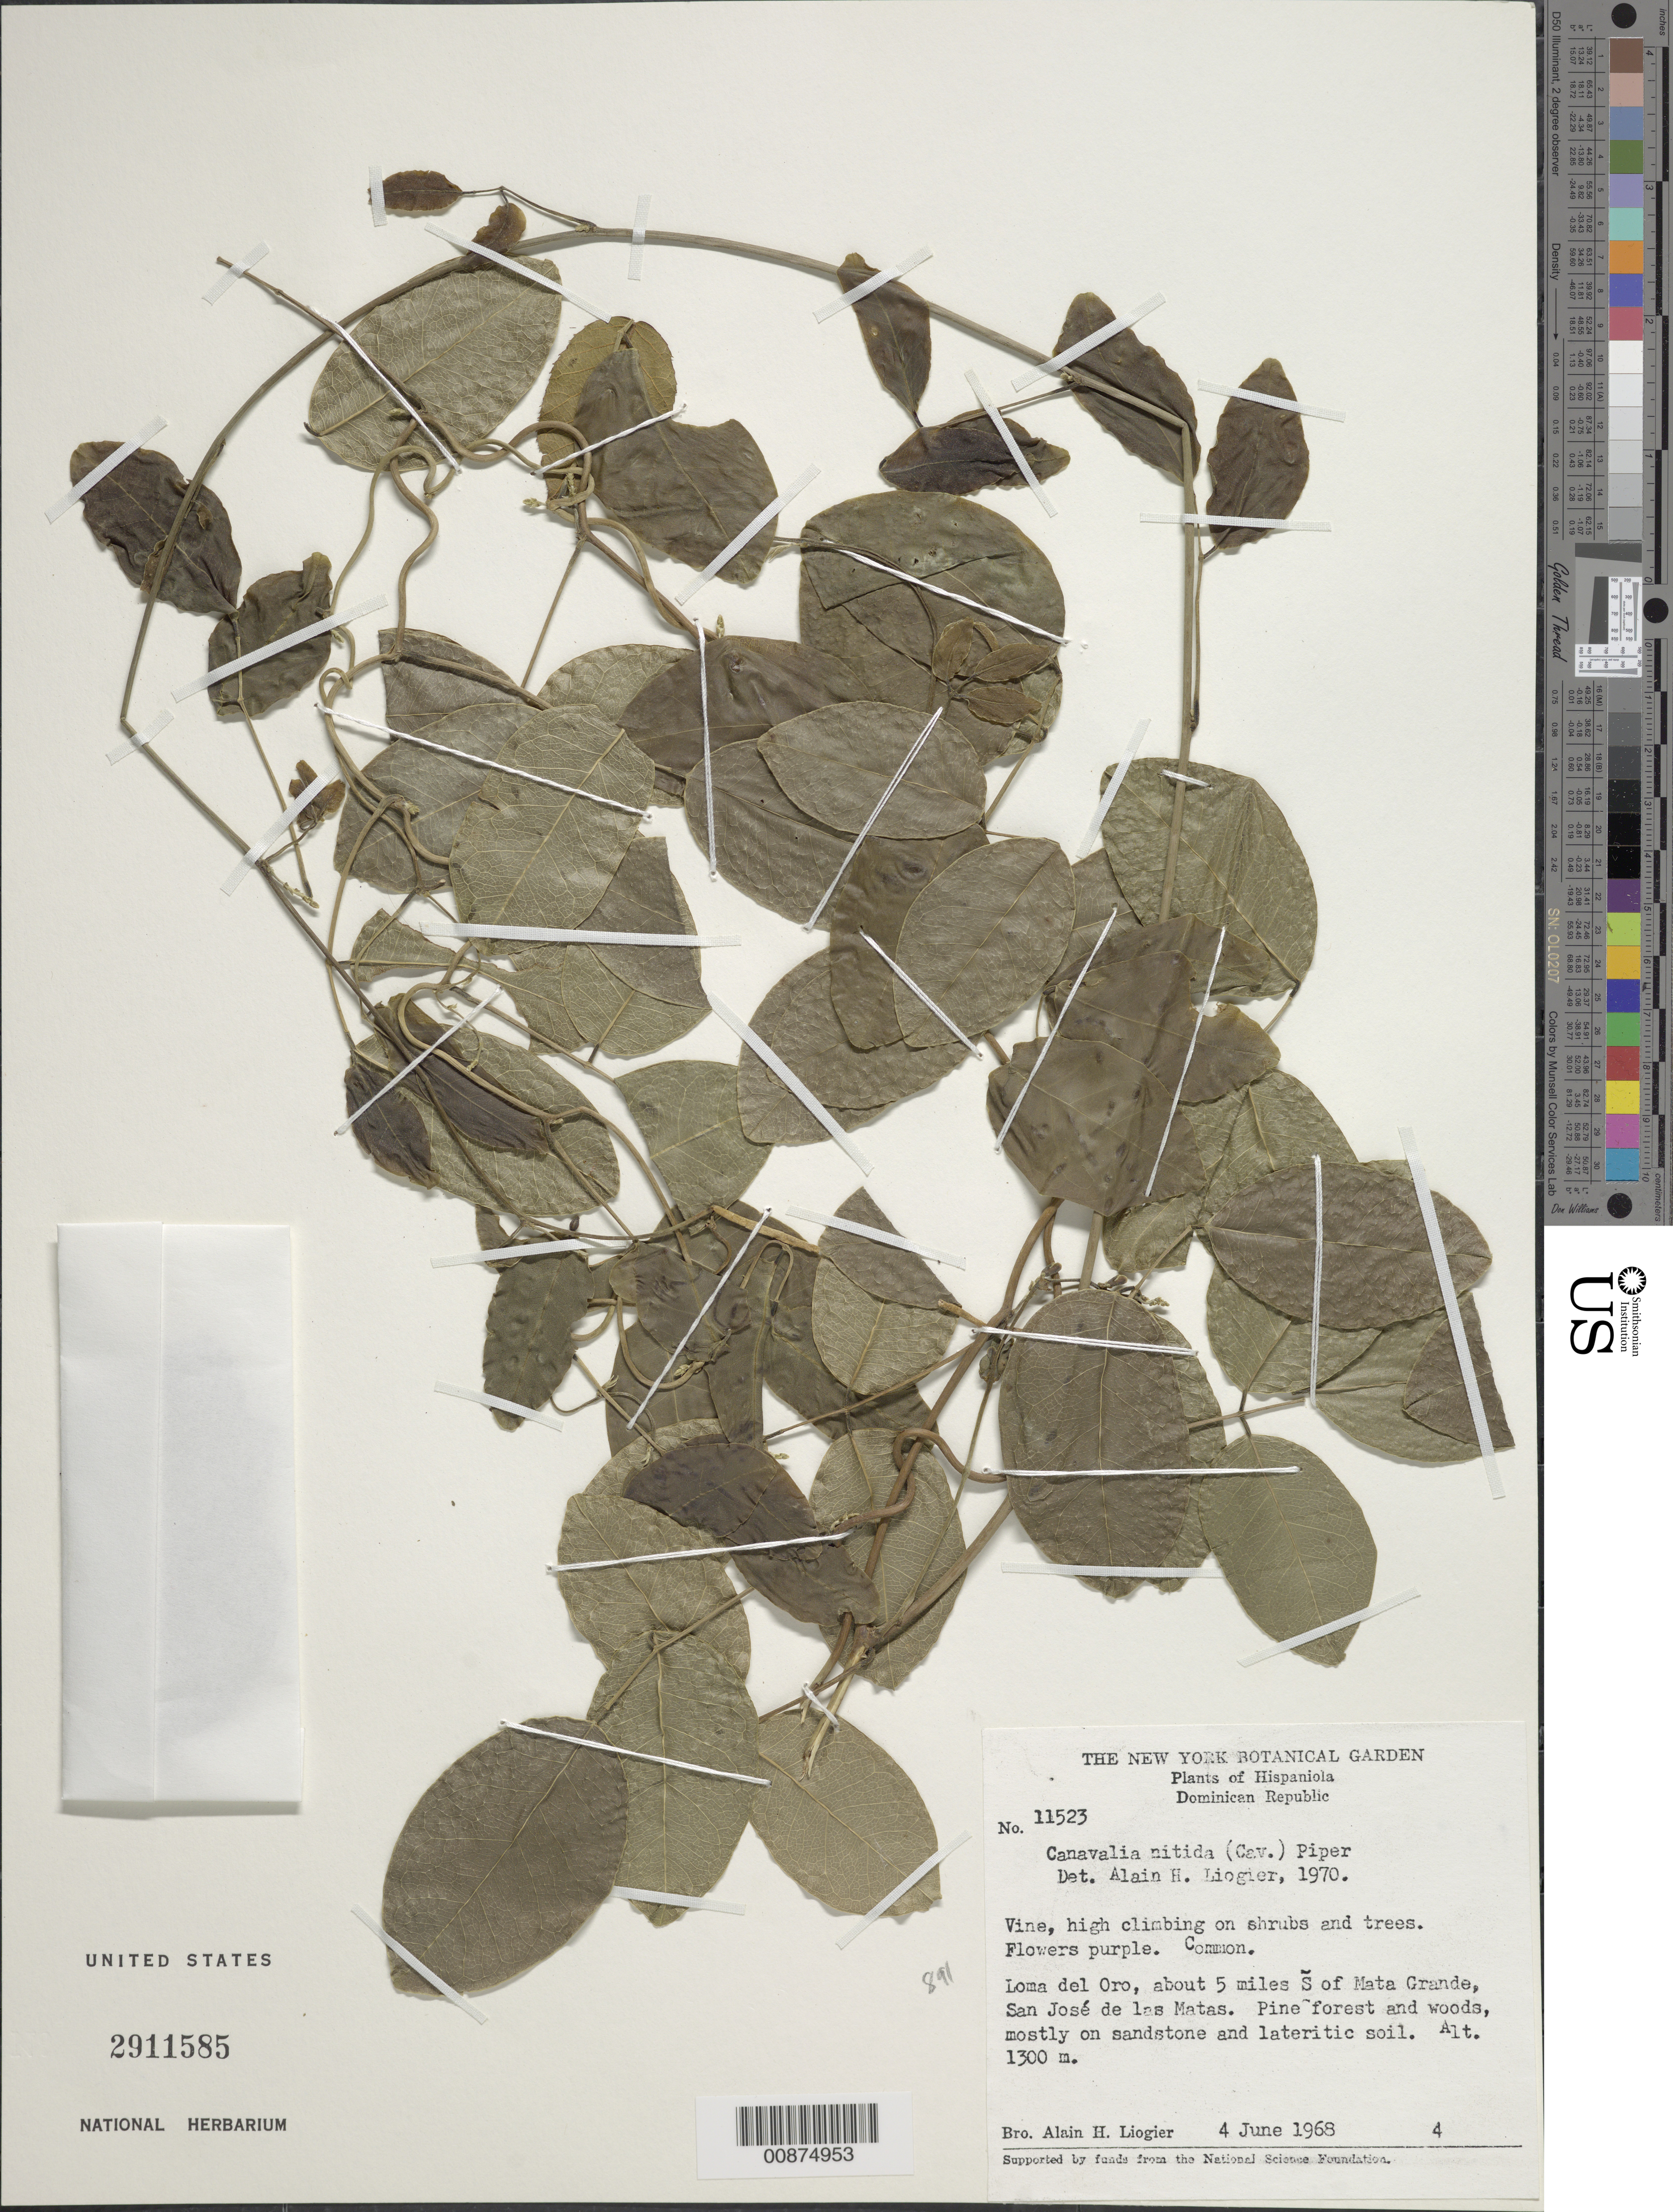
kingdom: Plantae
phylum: Tracheophyta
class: Magnoliopsida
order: Fabales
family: Fabaceae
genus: Canavalia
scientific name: Canavalia nitida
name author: (Cav.) Piper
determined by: Liogier, Alain H.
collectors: A. H. Liogier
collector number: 11523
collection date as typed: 04 Jun 1968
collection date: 1968-06-04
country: Dominican Republic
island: Hispaniola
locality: Loma del Oro, about 5 miles S of Mata Grande, San José de las Matas.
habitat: Vine, high climbing on shrubs and trees. Pine forest and woods, mostly on sandstone and lateritic soil.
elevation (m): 1300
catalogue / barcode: US 2911585